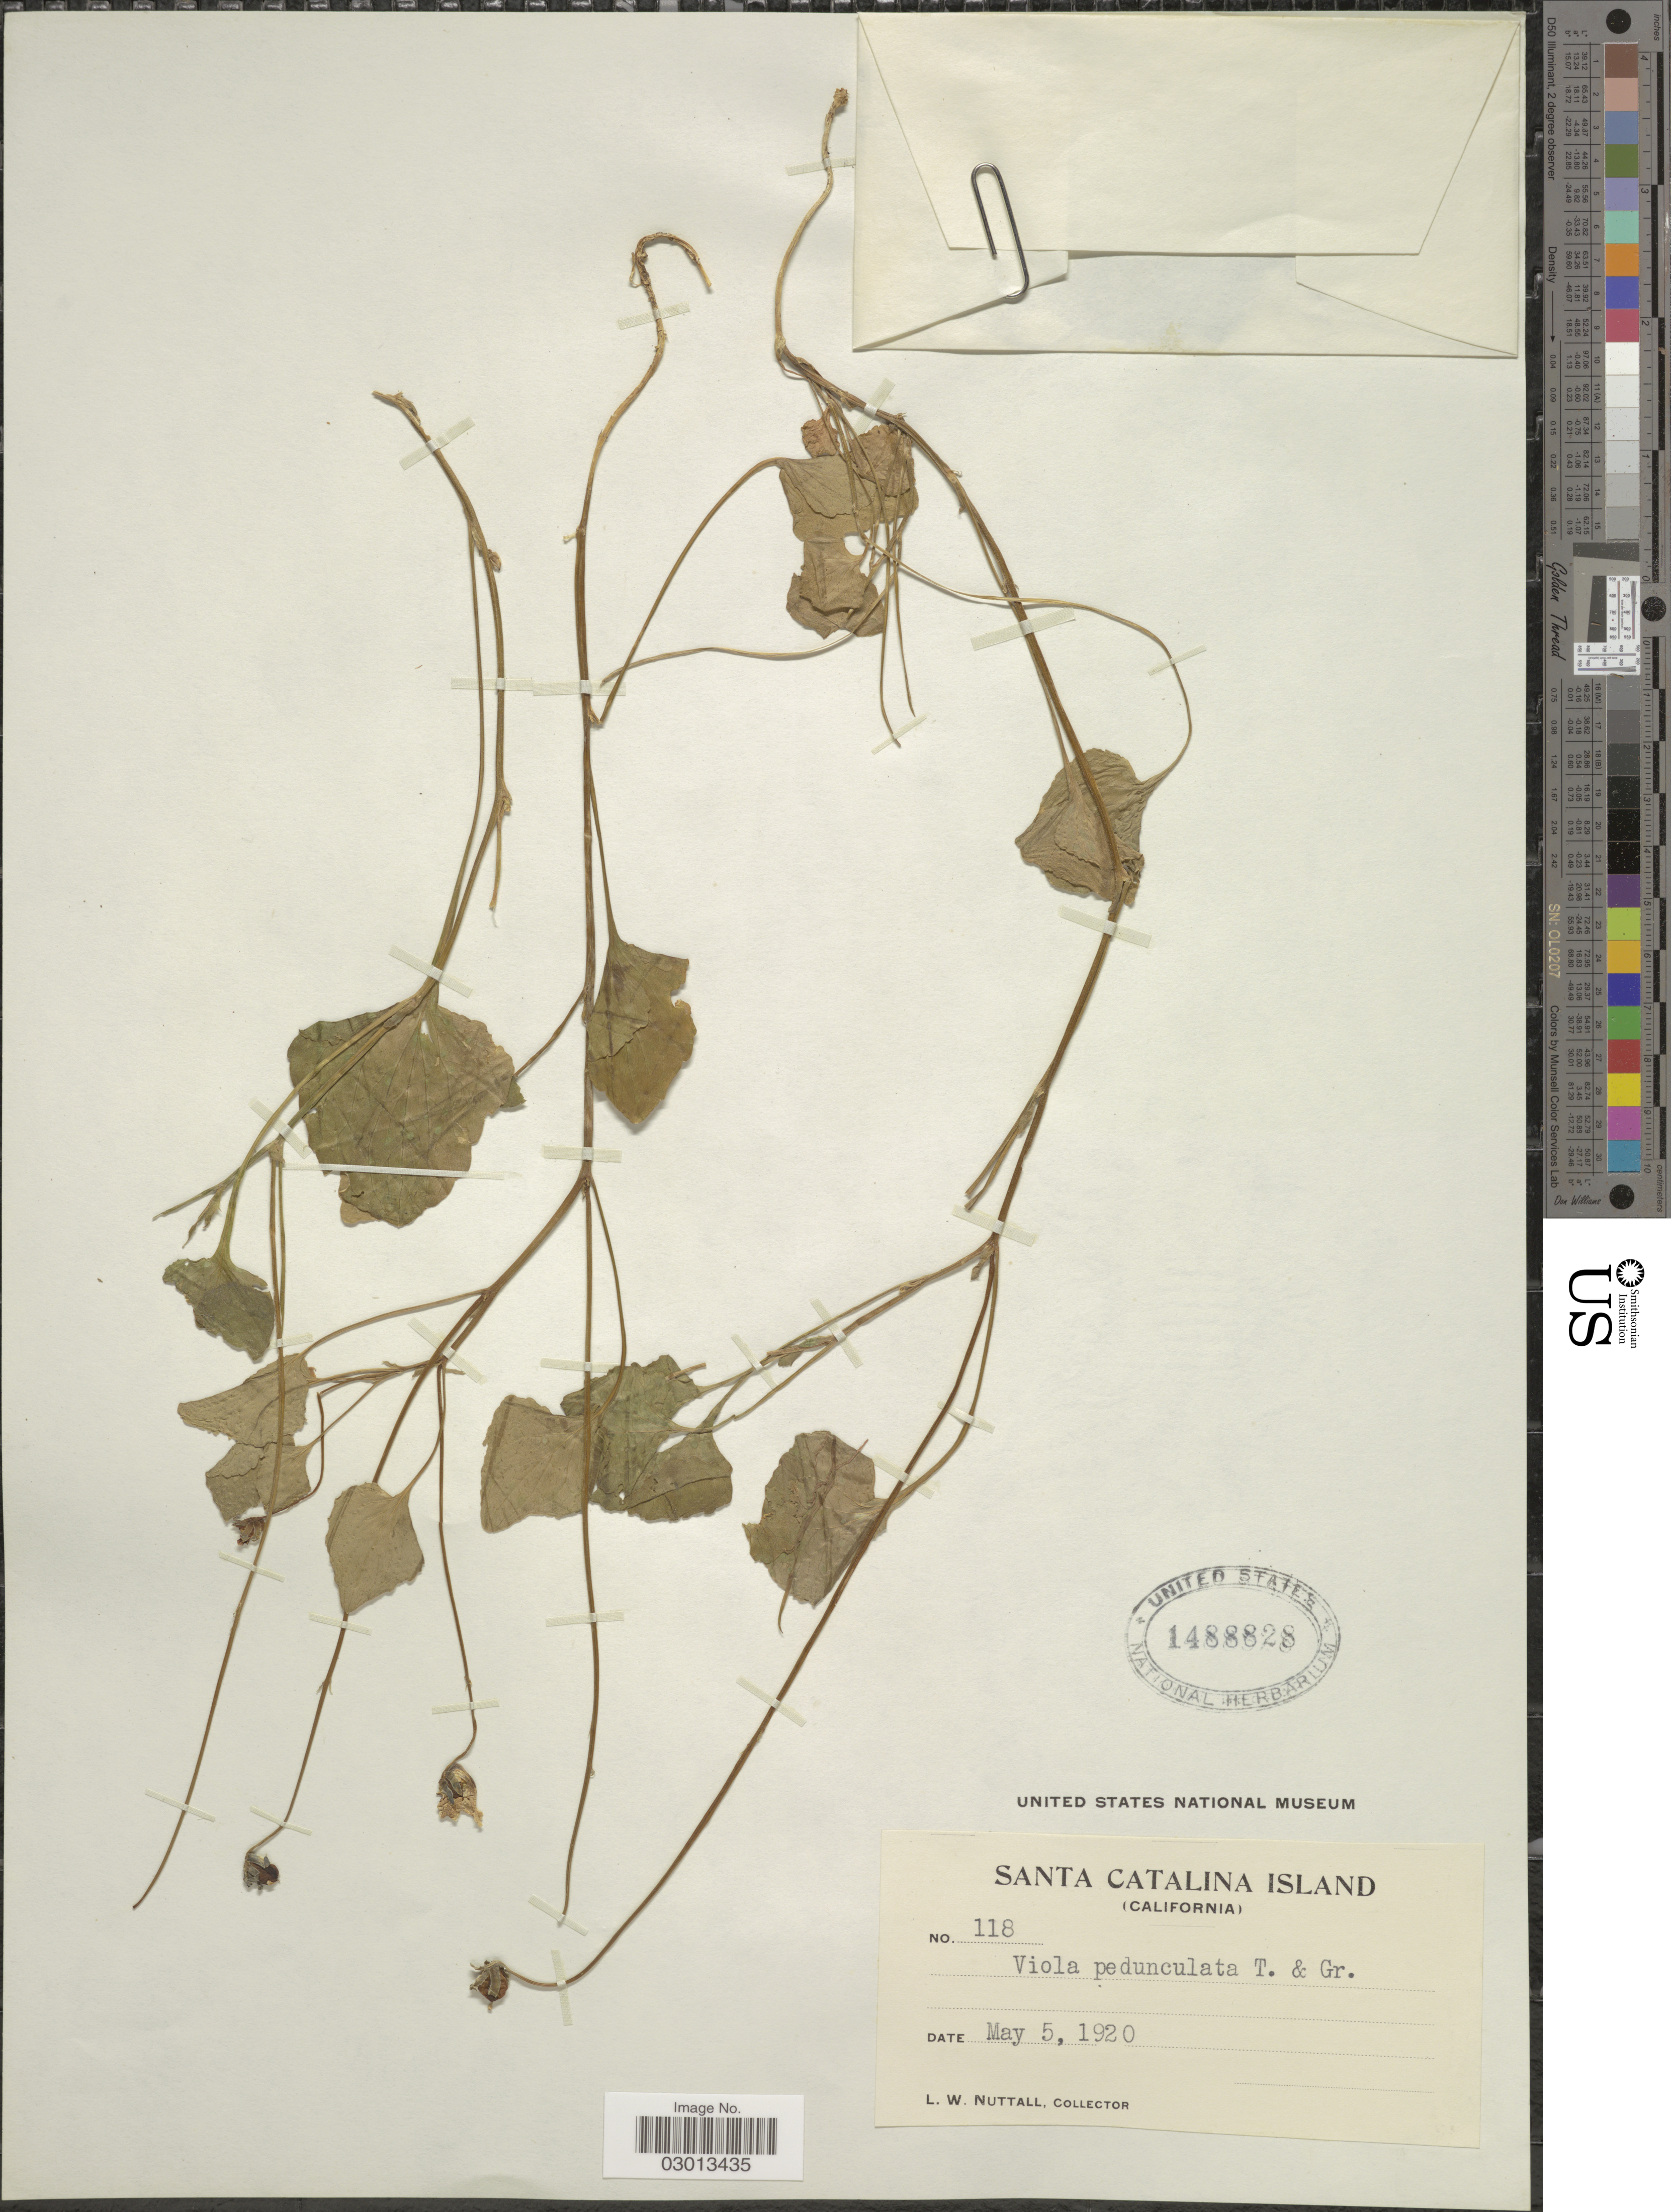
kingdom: Plantae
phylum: Tracheophyta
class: Magnoliopsida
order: Malpighiales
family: Violaceae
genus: Viola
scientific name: Viola pedunculata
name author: Torr. & A. Gray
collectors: L. W. Nuttall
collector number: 118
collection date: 1920-05-05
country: United States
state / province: California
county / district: Los Angeles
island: Santa Catalina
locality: Santa Catalina Island.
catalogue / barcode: US 1488828